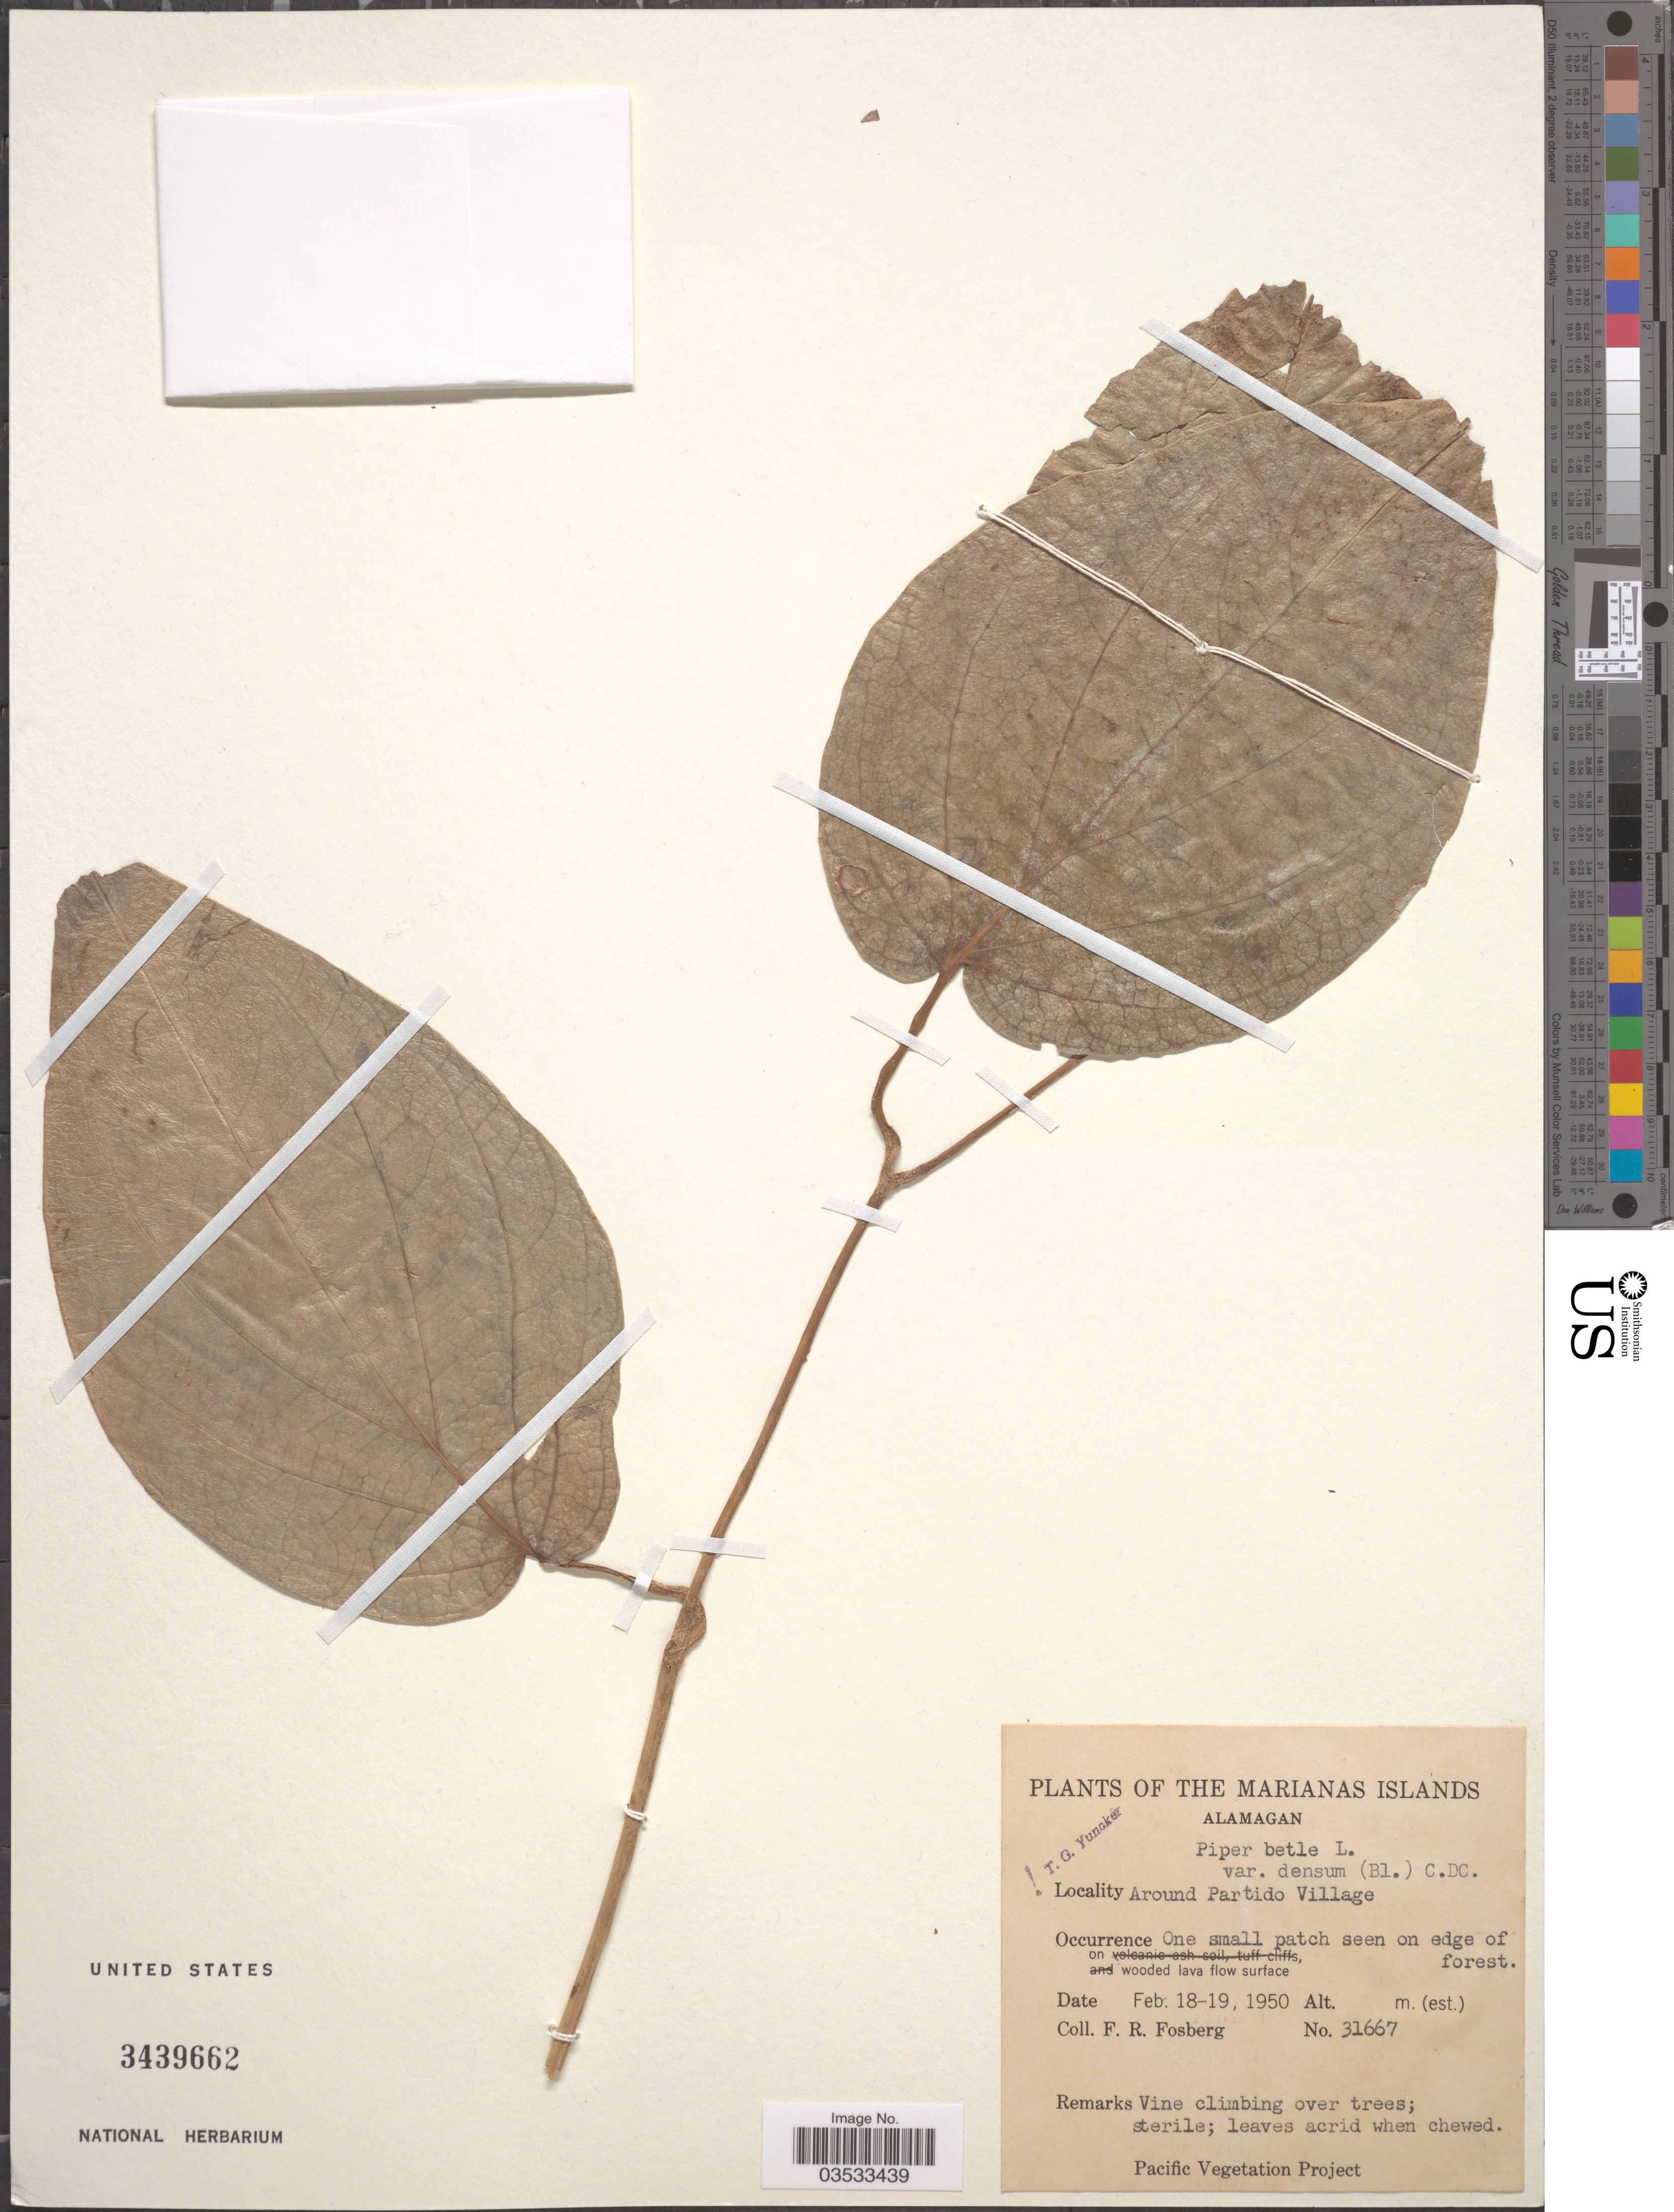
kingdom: Plantae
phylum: Tracheophyta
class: Magnoliopsida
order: Piperales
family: Piperaceae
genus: Piper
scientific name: Piper betle var. densum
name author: (Blume) C. DC.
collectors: F. R. Fosberg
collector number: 31667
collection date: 1950-02-18/1950-02-19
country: Northern Mariana Islands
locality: The Marianas Islands. Alamagan. Around Partido Village.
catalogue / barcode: US 3439662